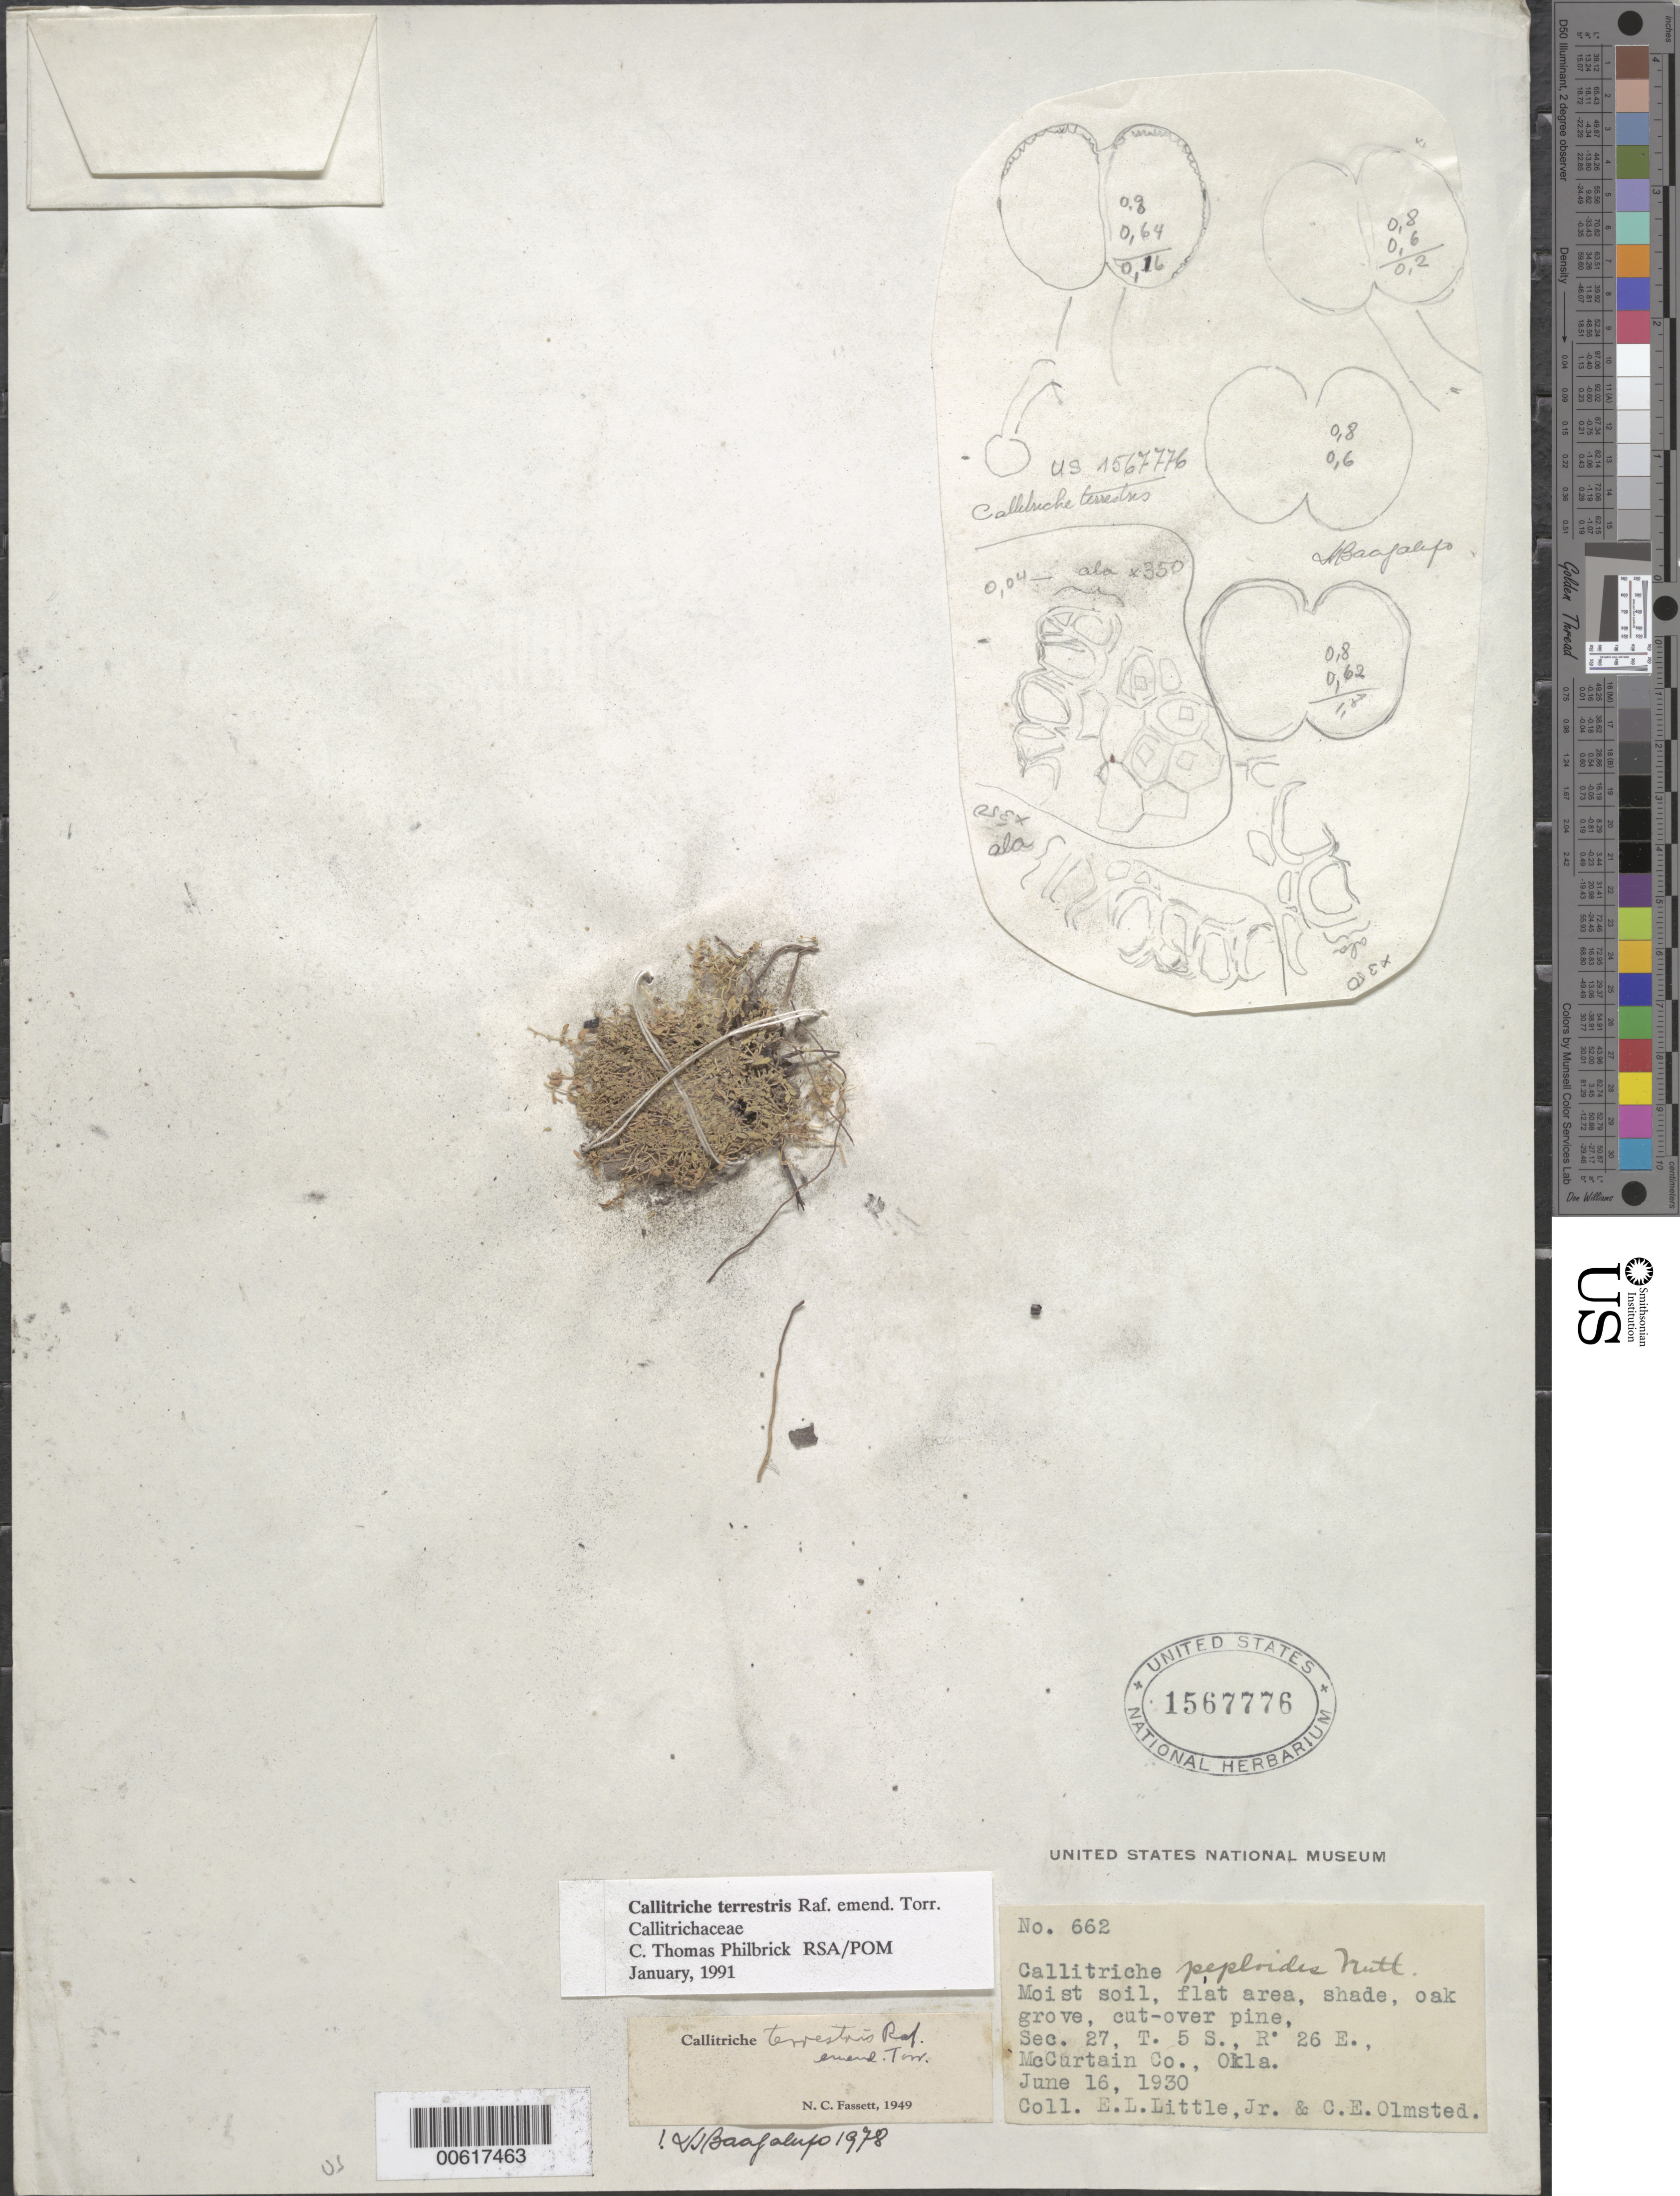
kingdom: Plantae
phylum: Tracheophyta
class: Magnoliopsida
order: Lamiales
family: Plantaginaceae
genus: Callitriche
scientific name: Callitriche terrestris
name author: Raf.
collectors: E. L. Little & C. Olmsted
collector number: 662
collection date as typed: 16 Jun 1930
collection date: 1930-06-16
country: United States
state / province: Oklahoma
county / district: McCurtain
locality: Sec. 27, T. 5S., R. 26E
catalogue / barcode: US 1567776